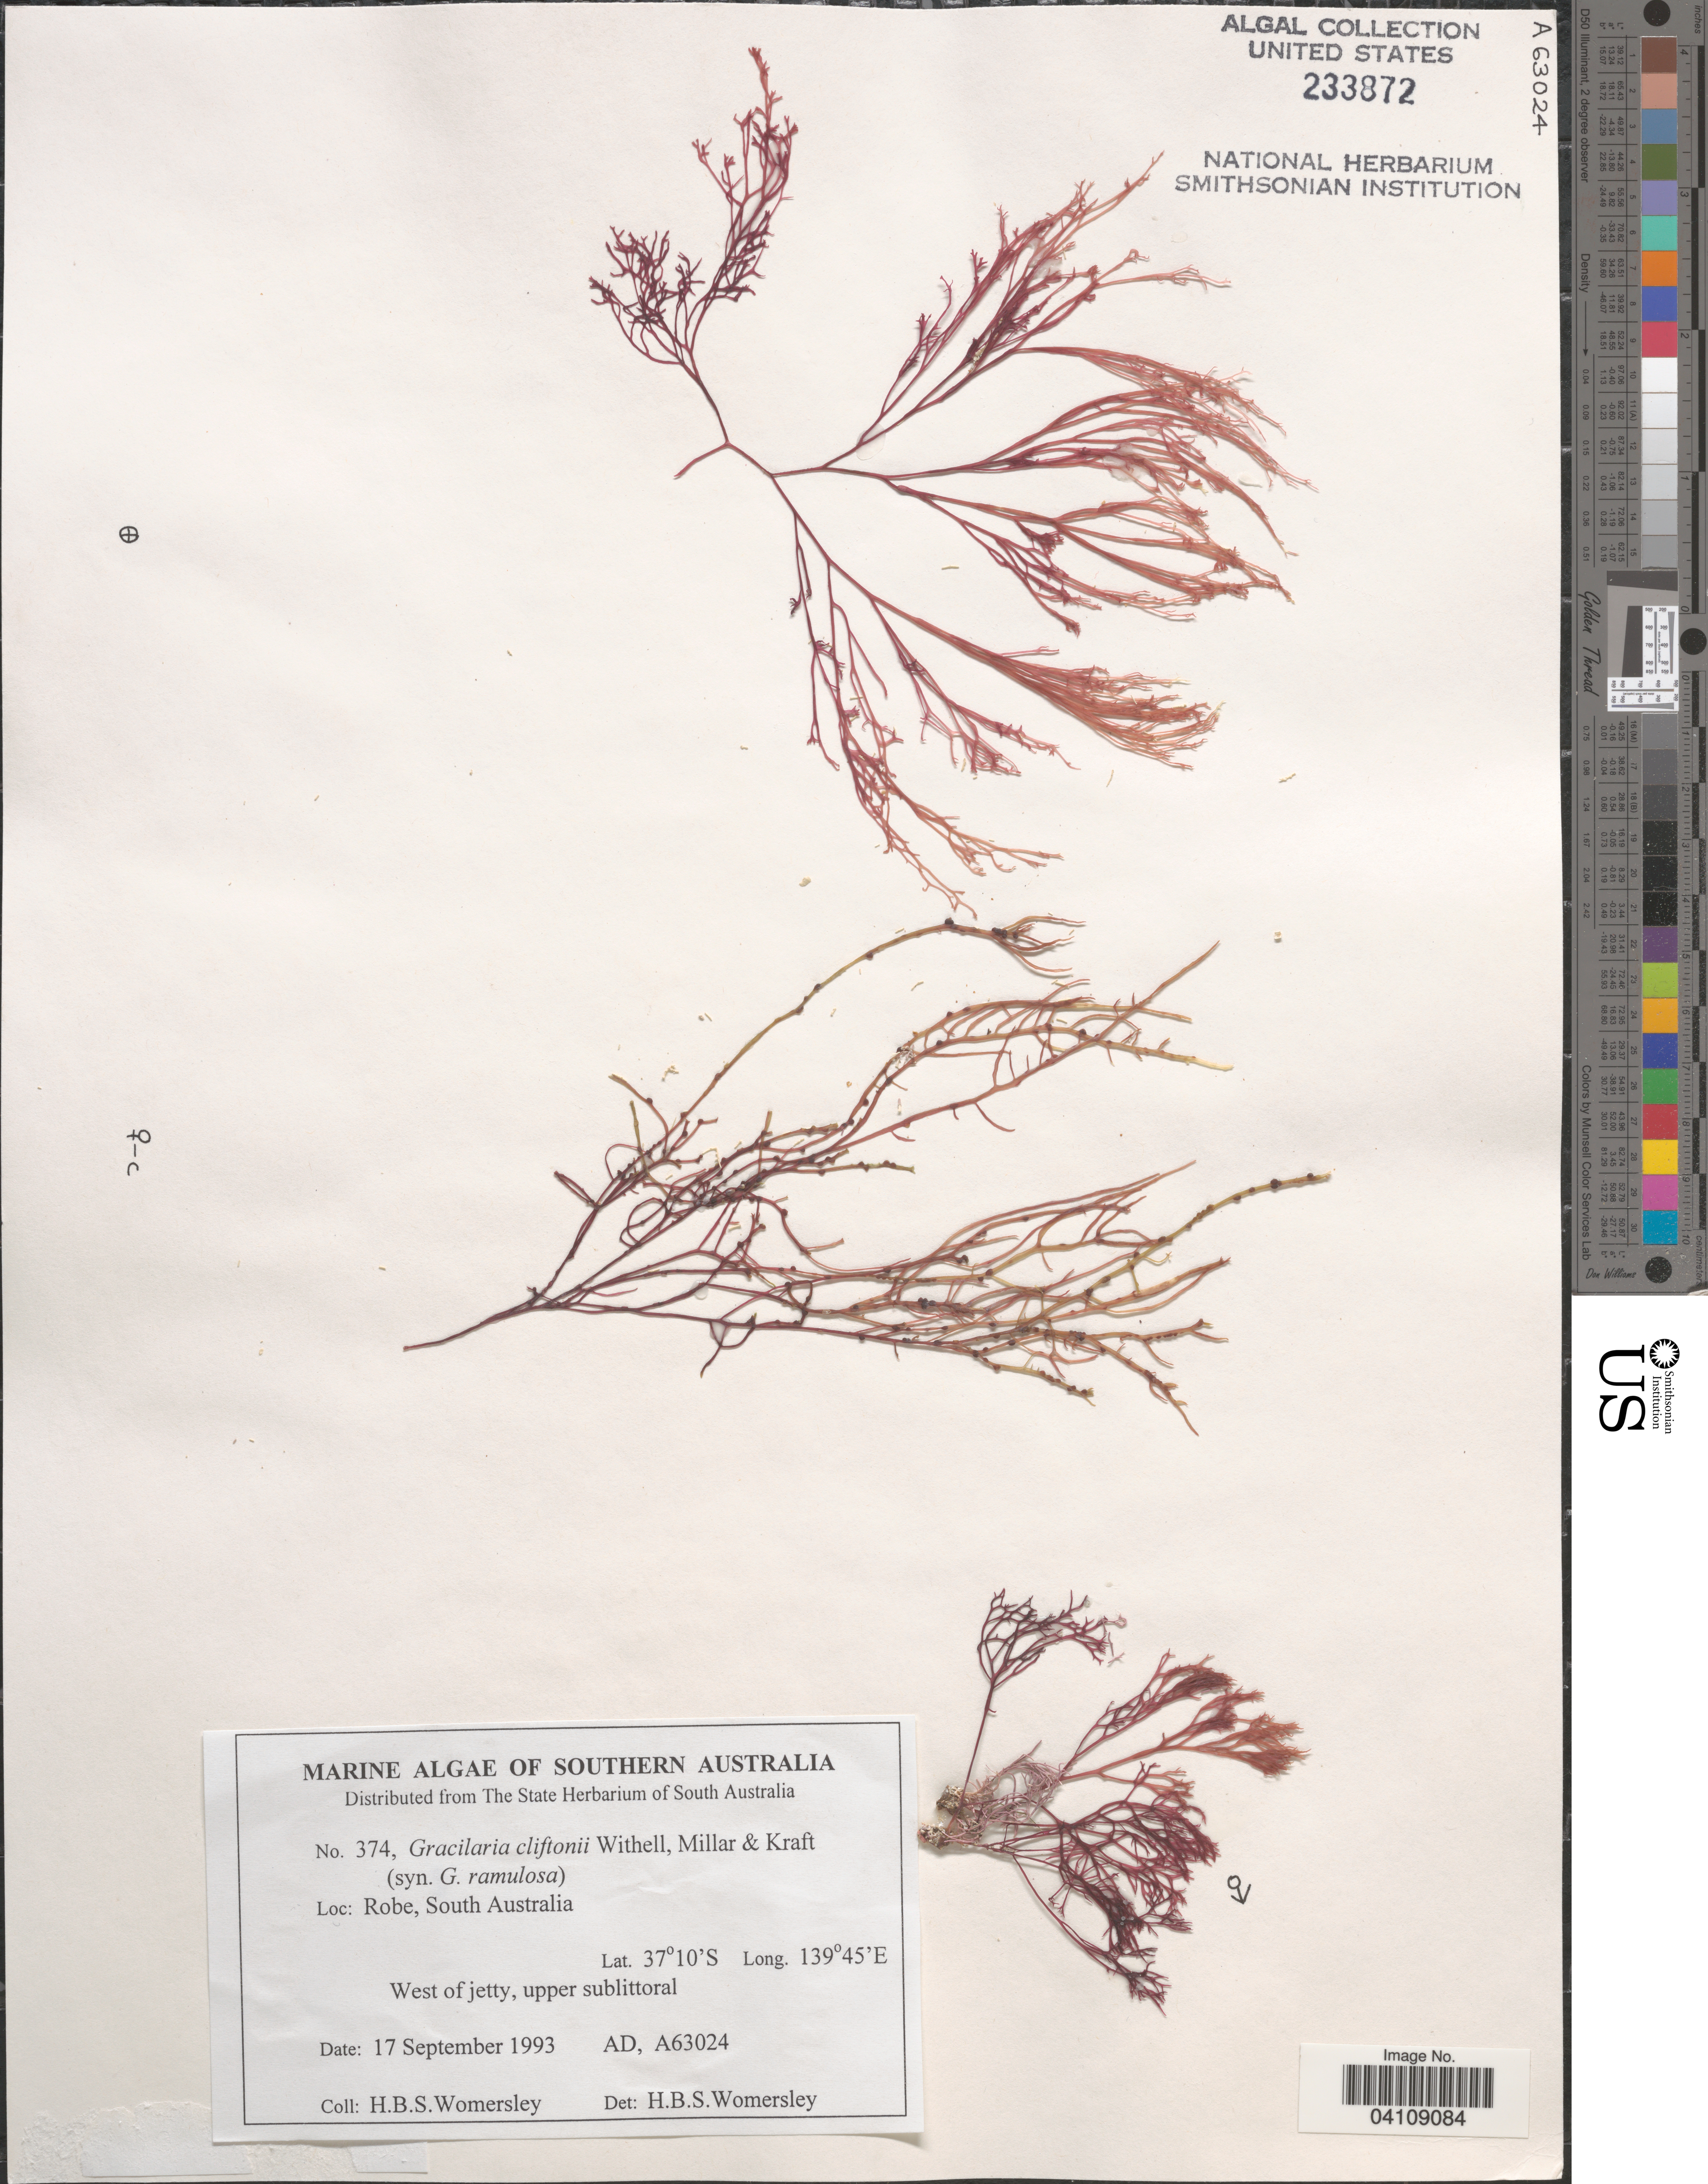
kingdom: Plantae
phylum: Rhodophyta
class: Florideophyceae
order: Gracilariales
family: Gracilariaceae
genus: Gracilaria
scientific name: Gracilaria cliftonii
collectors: H. B. S. Womersley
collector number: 374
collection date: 1993-09-17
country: Australia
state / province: South Australia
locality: Southern Australia. Robe.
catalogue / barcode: US 233872